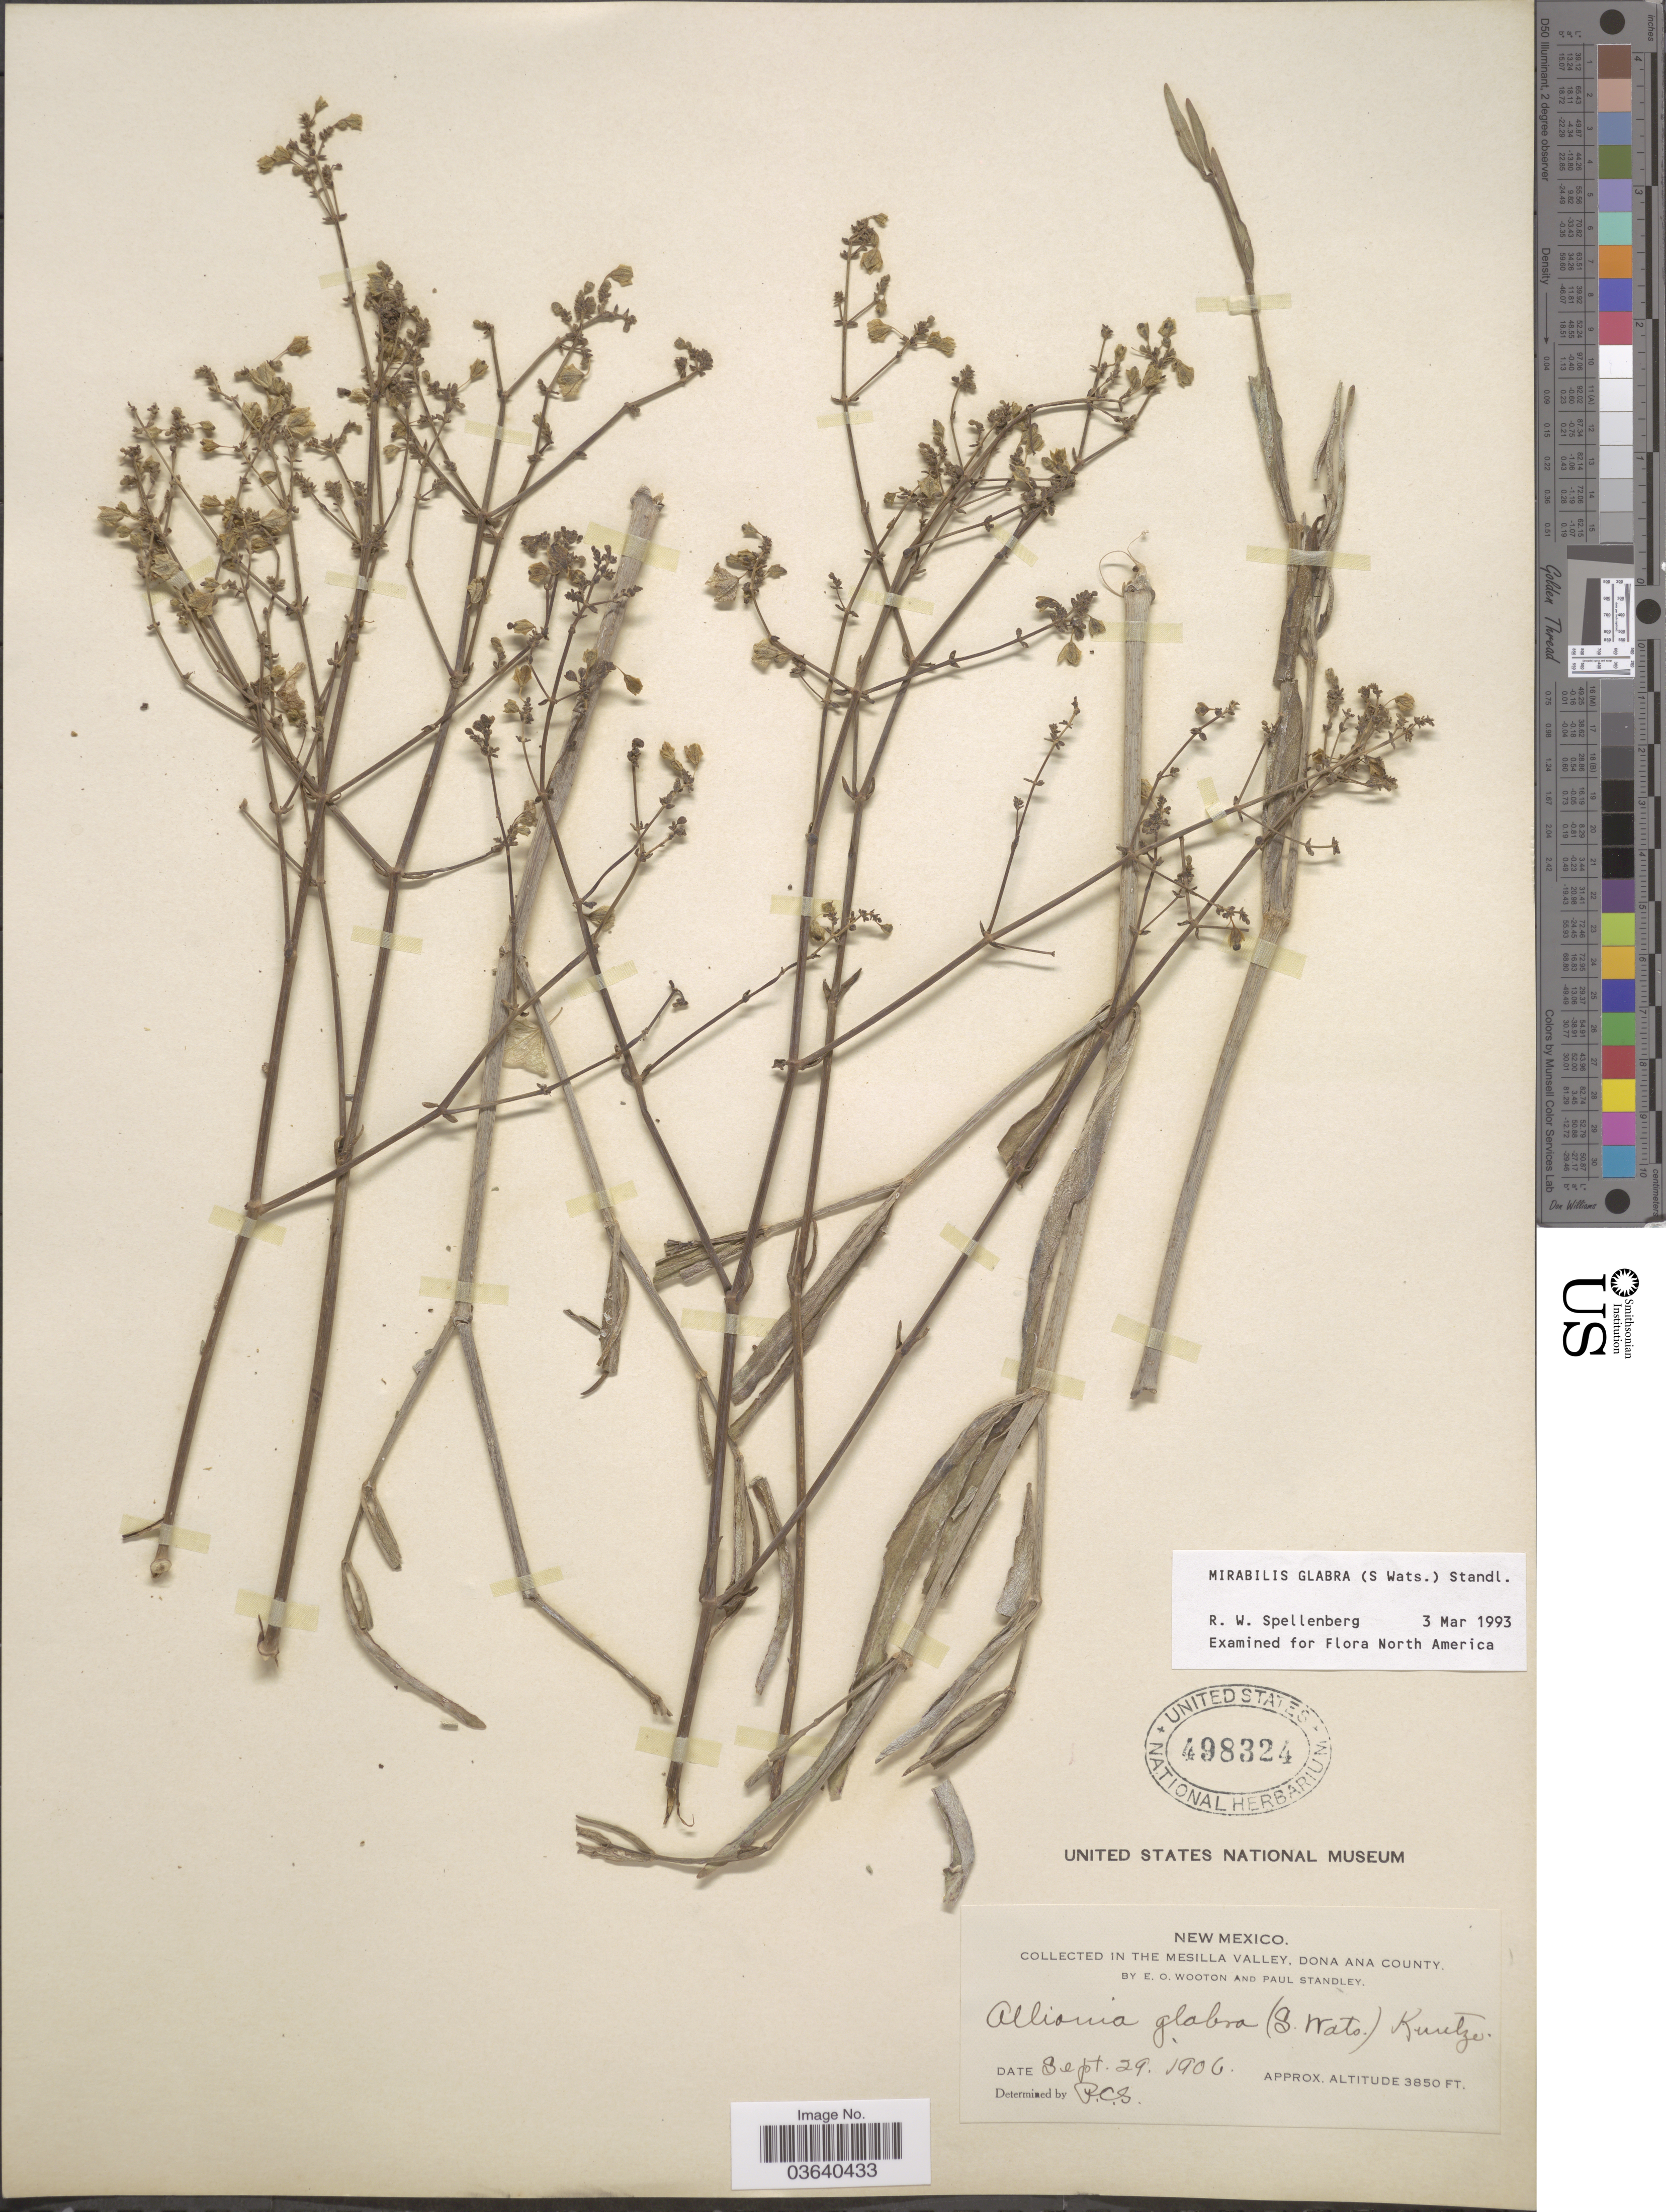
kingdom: Plantae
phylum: Tracheophyta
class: Magnoliopsida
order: Caryophyllales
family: Nyctaginaceae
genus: Mirabilis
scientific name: Mirabilis glabra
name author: (S. Watson) Standl.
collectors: E. O. Wooton & P. C. Standley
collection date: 1906-09-29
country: United States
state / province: New Mexico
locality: In the Mesilla Valley, Dona Ana County.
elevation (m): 1173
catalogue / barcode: US 498324